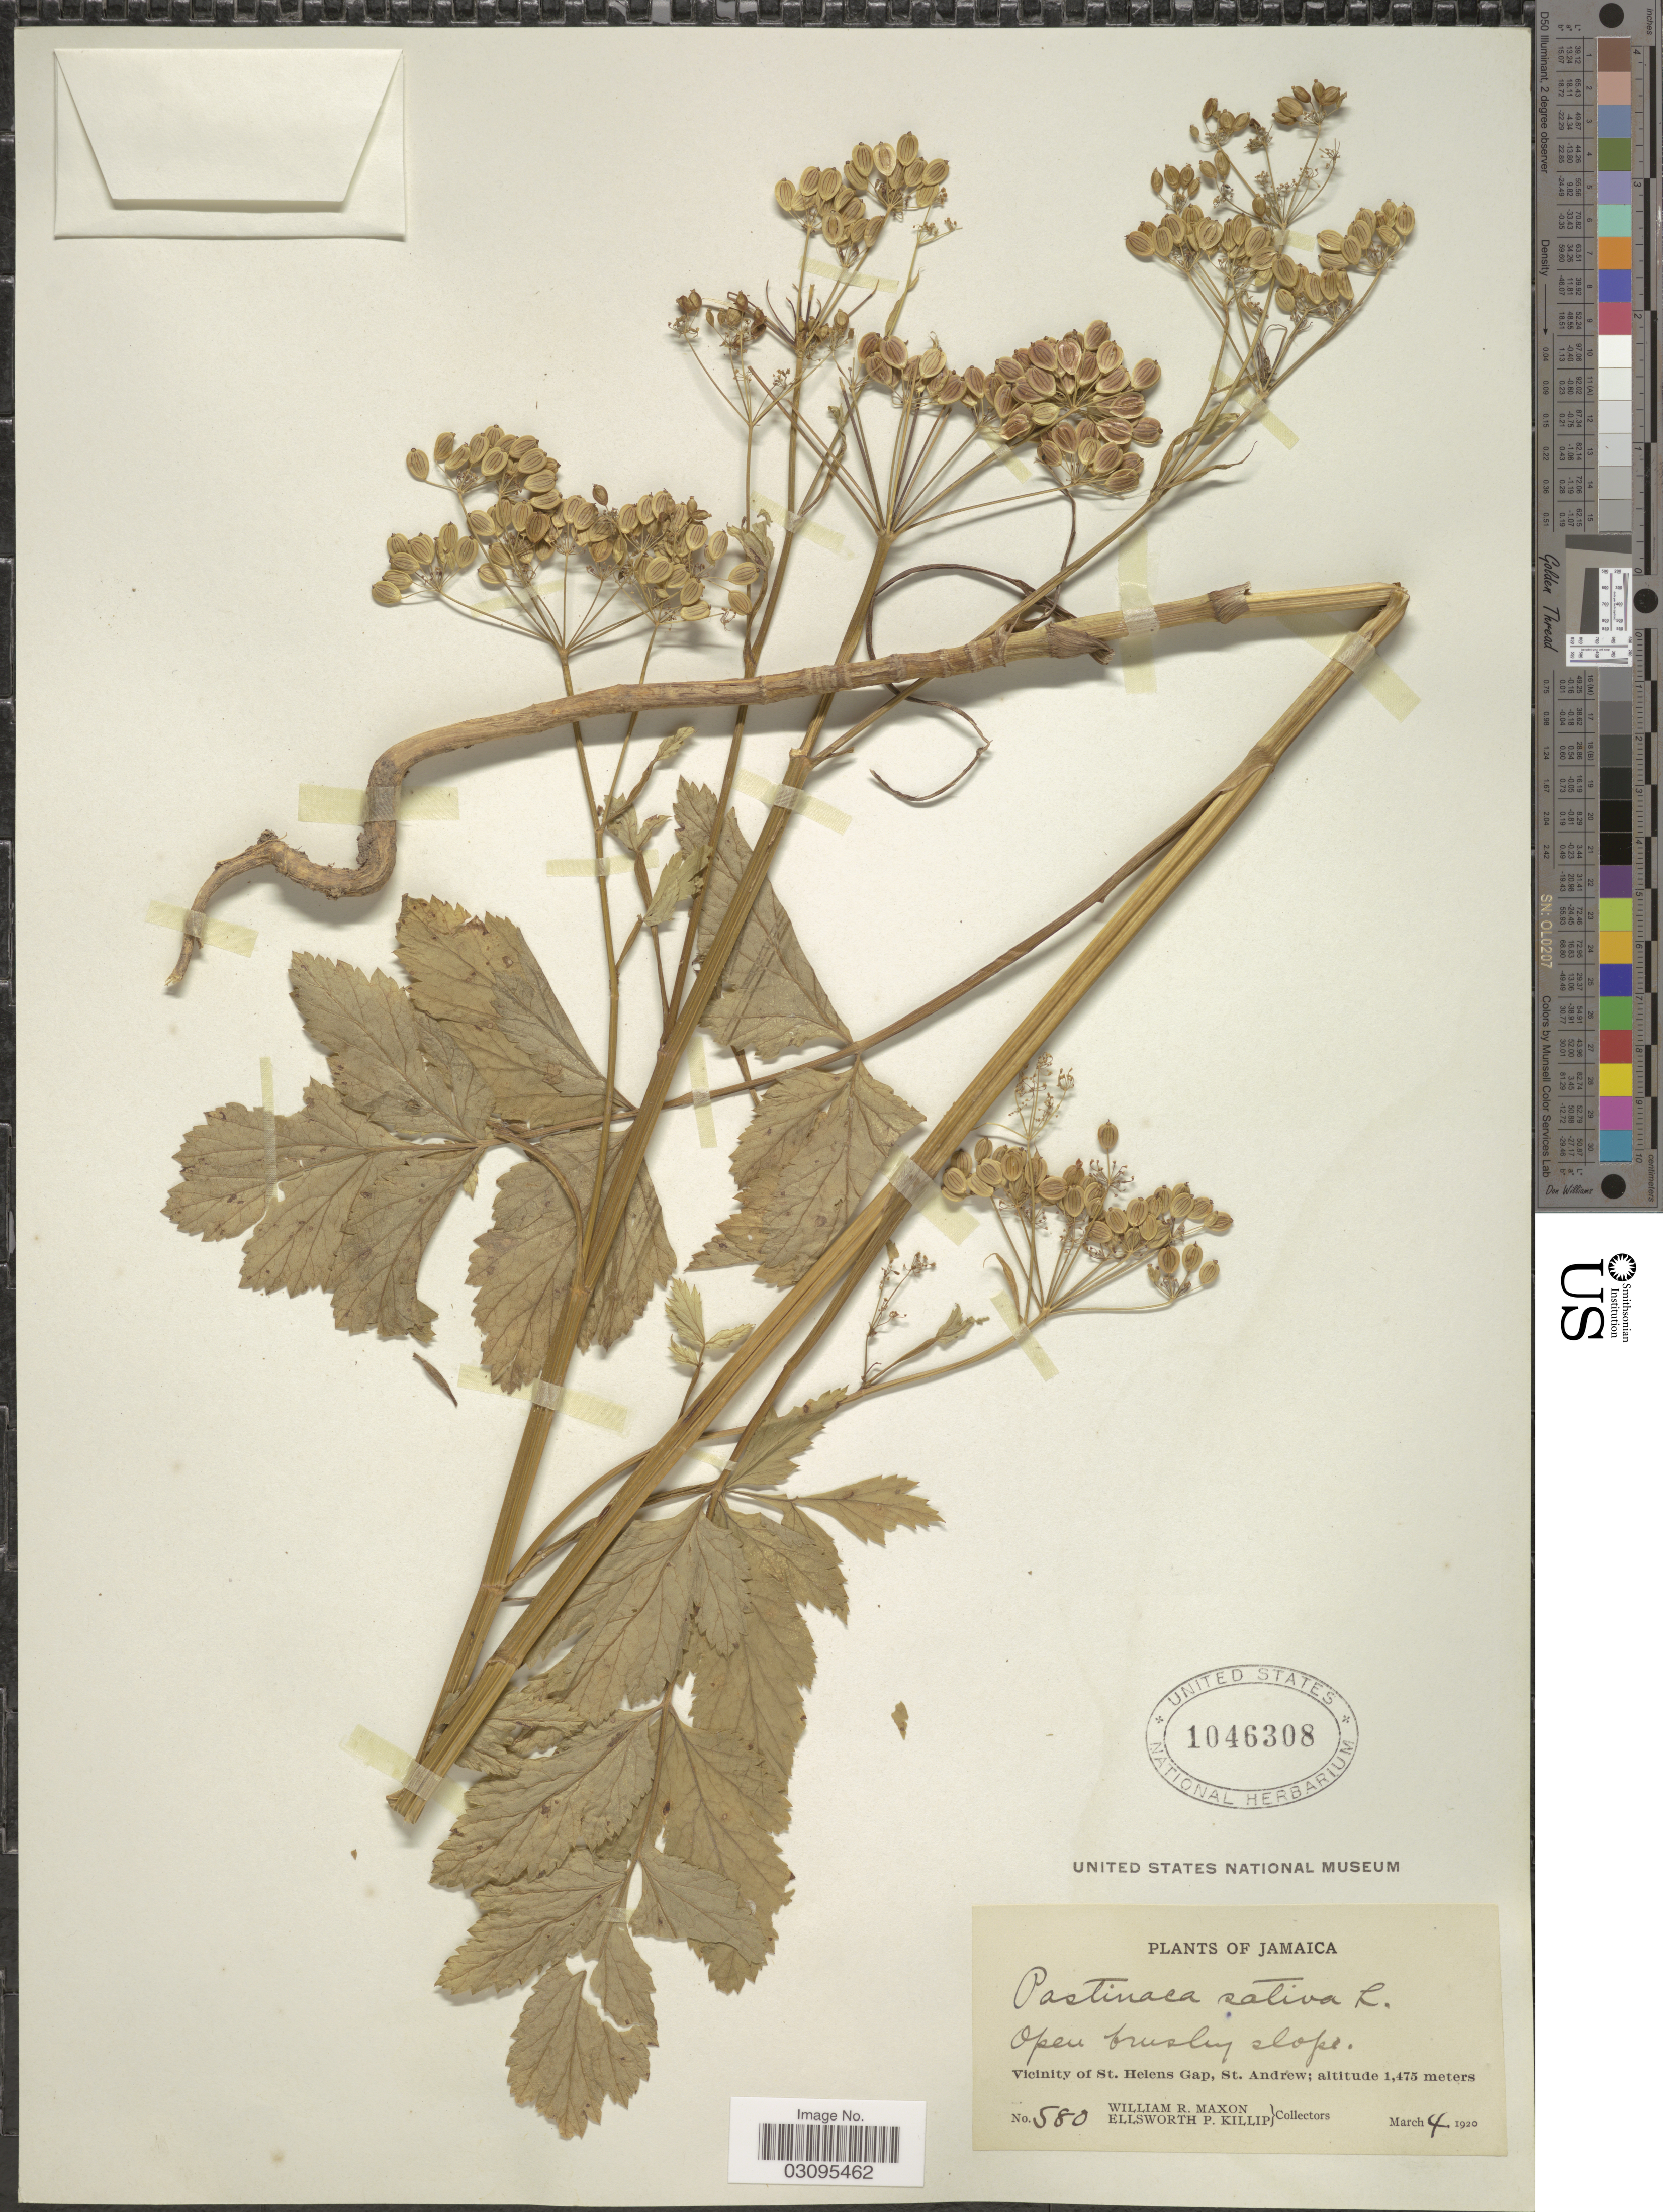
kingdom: Plantae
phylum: Tracheophyta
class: Magnoliopsida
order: Apiales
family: Apiaceae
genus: Pastinaca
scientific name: Pastinaca sativa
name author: L.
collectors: W. R. Maxon & E. P. Killip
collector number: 580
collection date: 1920-03-04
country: Jamaica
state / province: Saint Andrew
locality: Vicinity of St. Helens Gap, St. Andrew.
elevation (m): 1475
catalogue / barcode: US 1046308